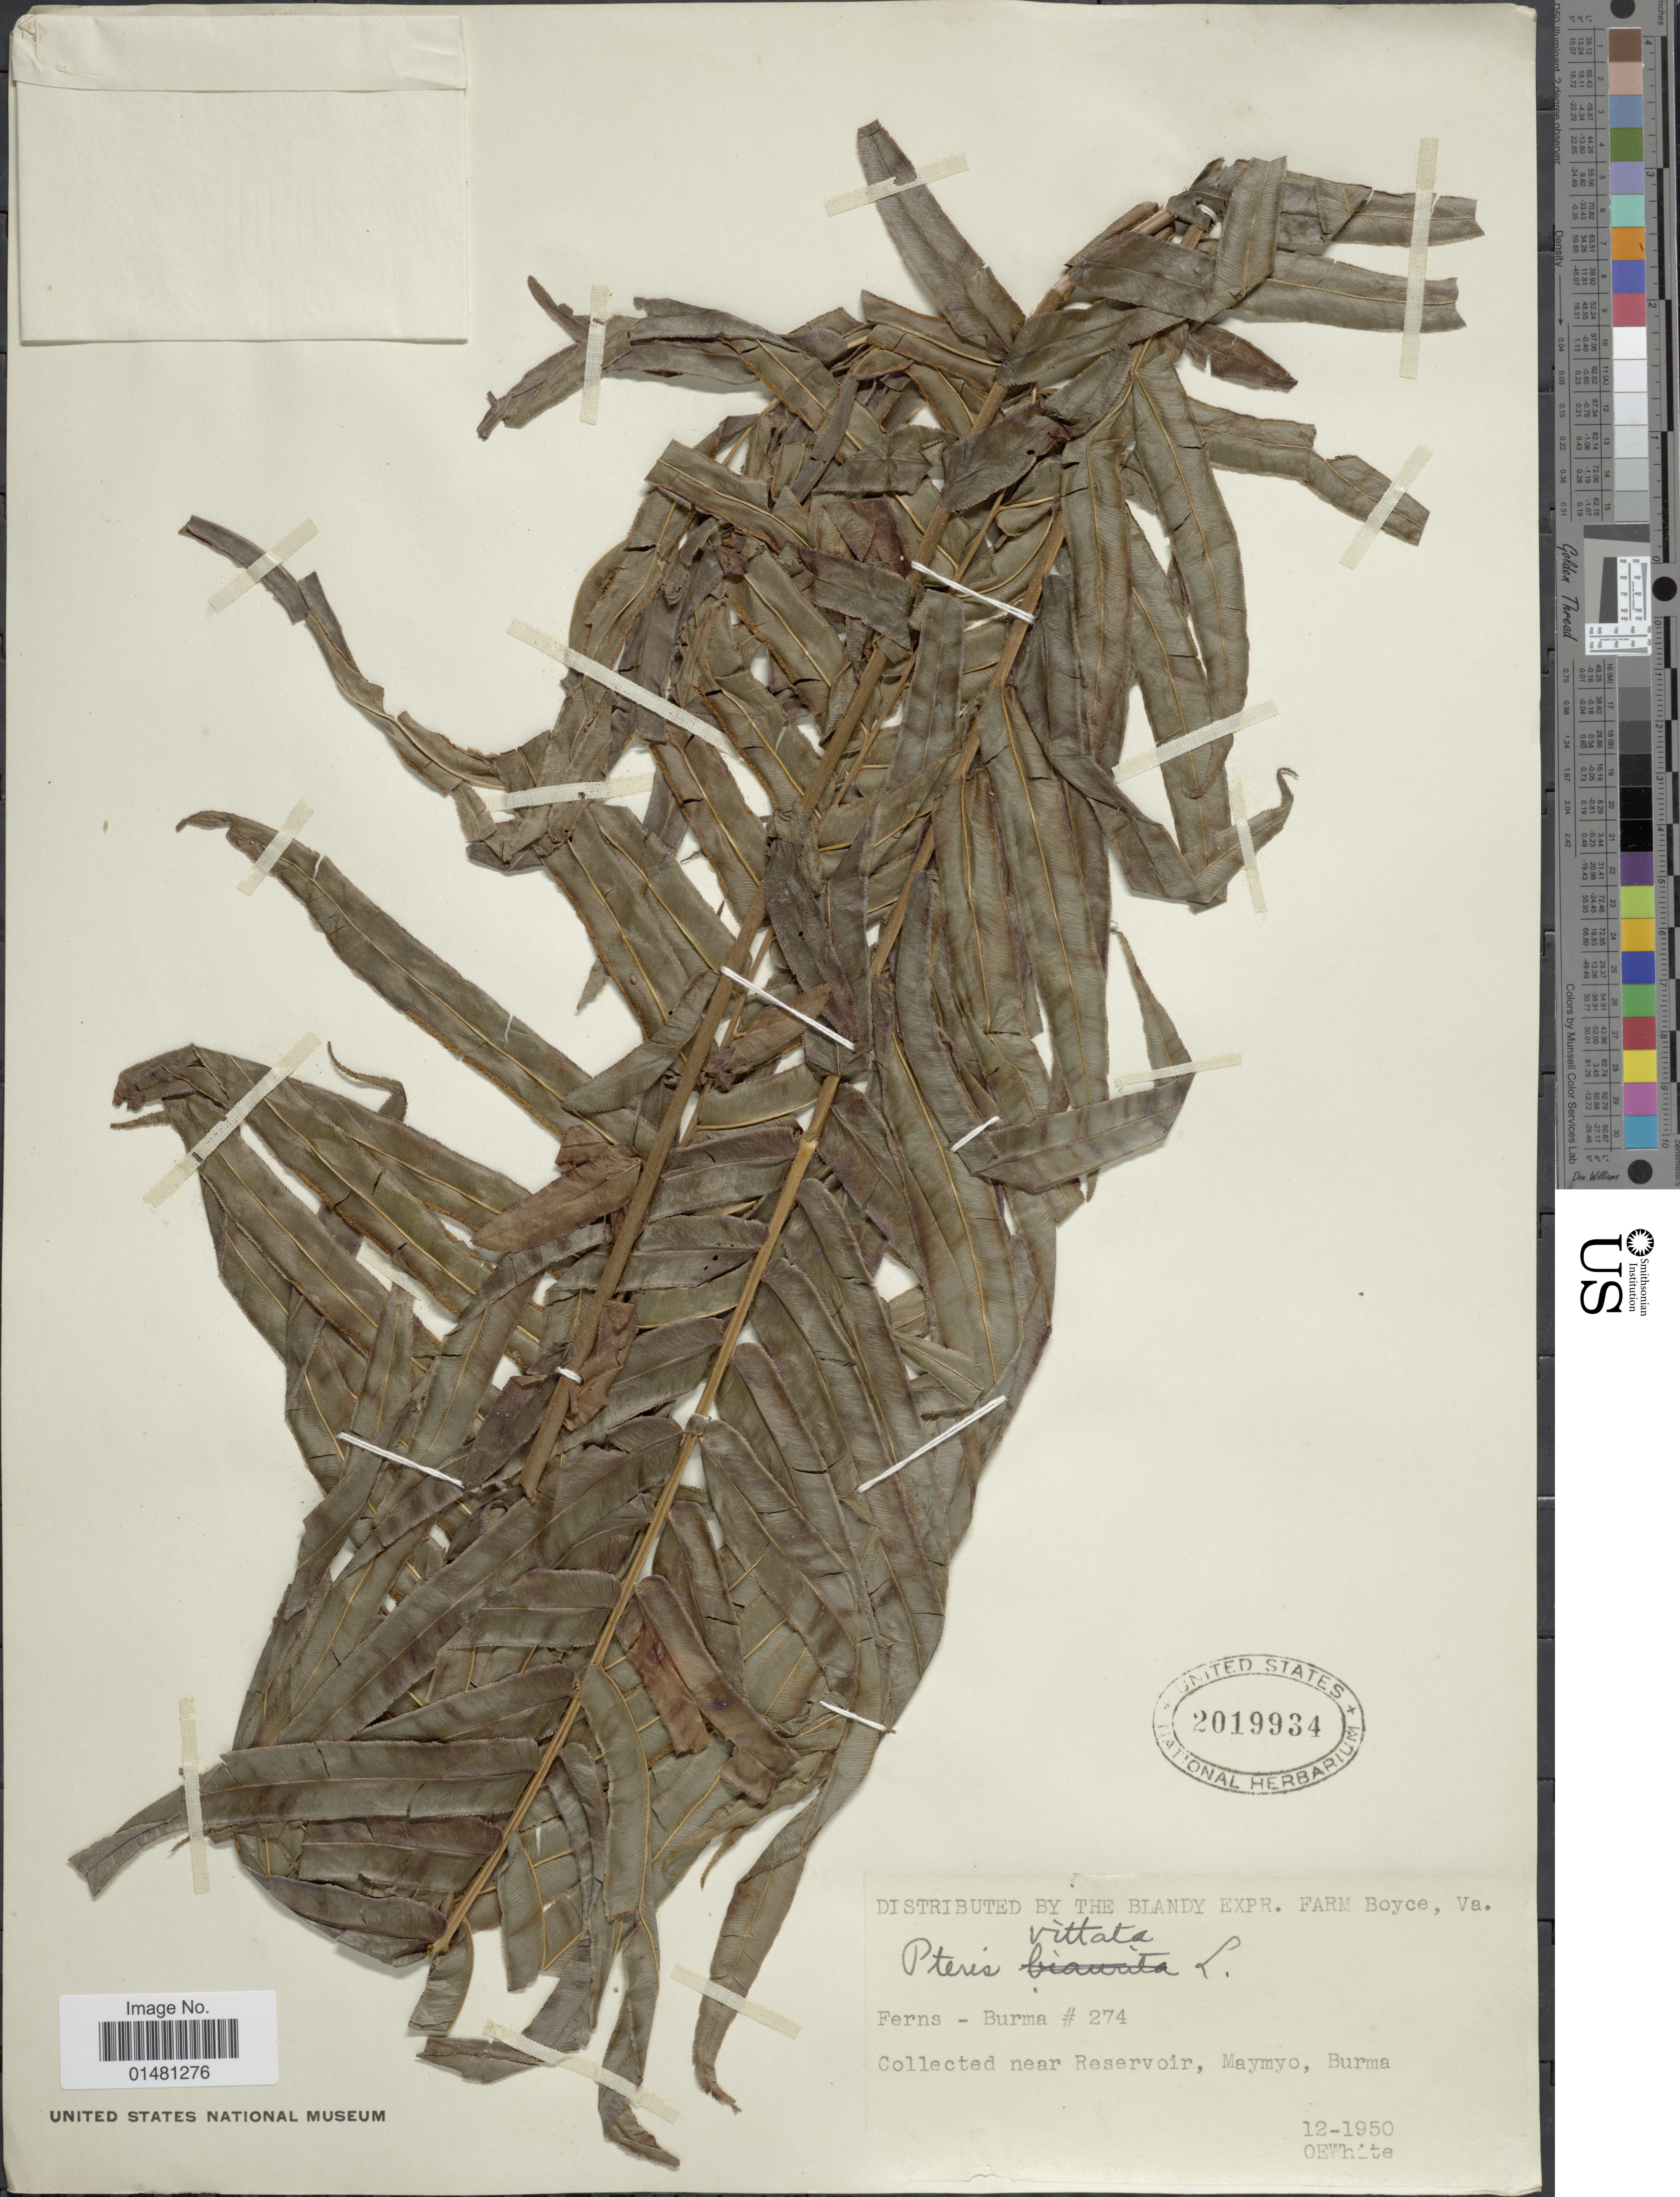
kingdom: Plantae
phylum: Tracheophyta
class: Polypodiopsida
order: Polypodiales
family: Pteridaceae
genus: Pteris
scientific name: Pteris vittata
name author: L.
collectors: O. E. White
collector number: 274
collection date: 1950-12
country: Myanmar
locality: Burma, Near Reservoir, Maymyo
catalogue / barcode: US 2019934